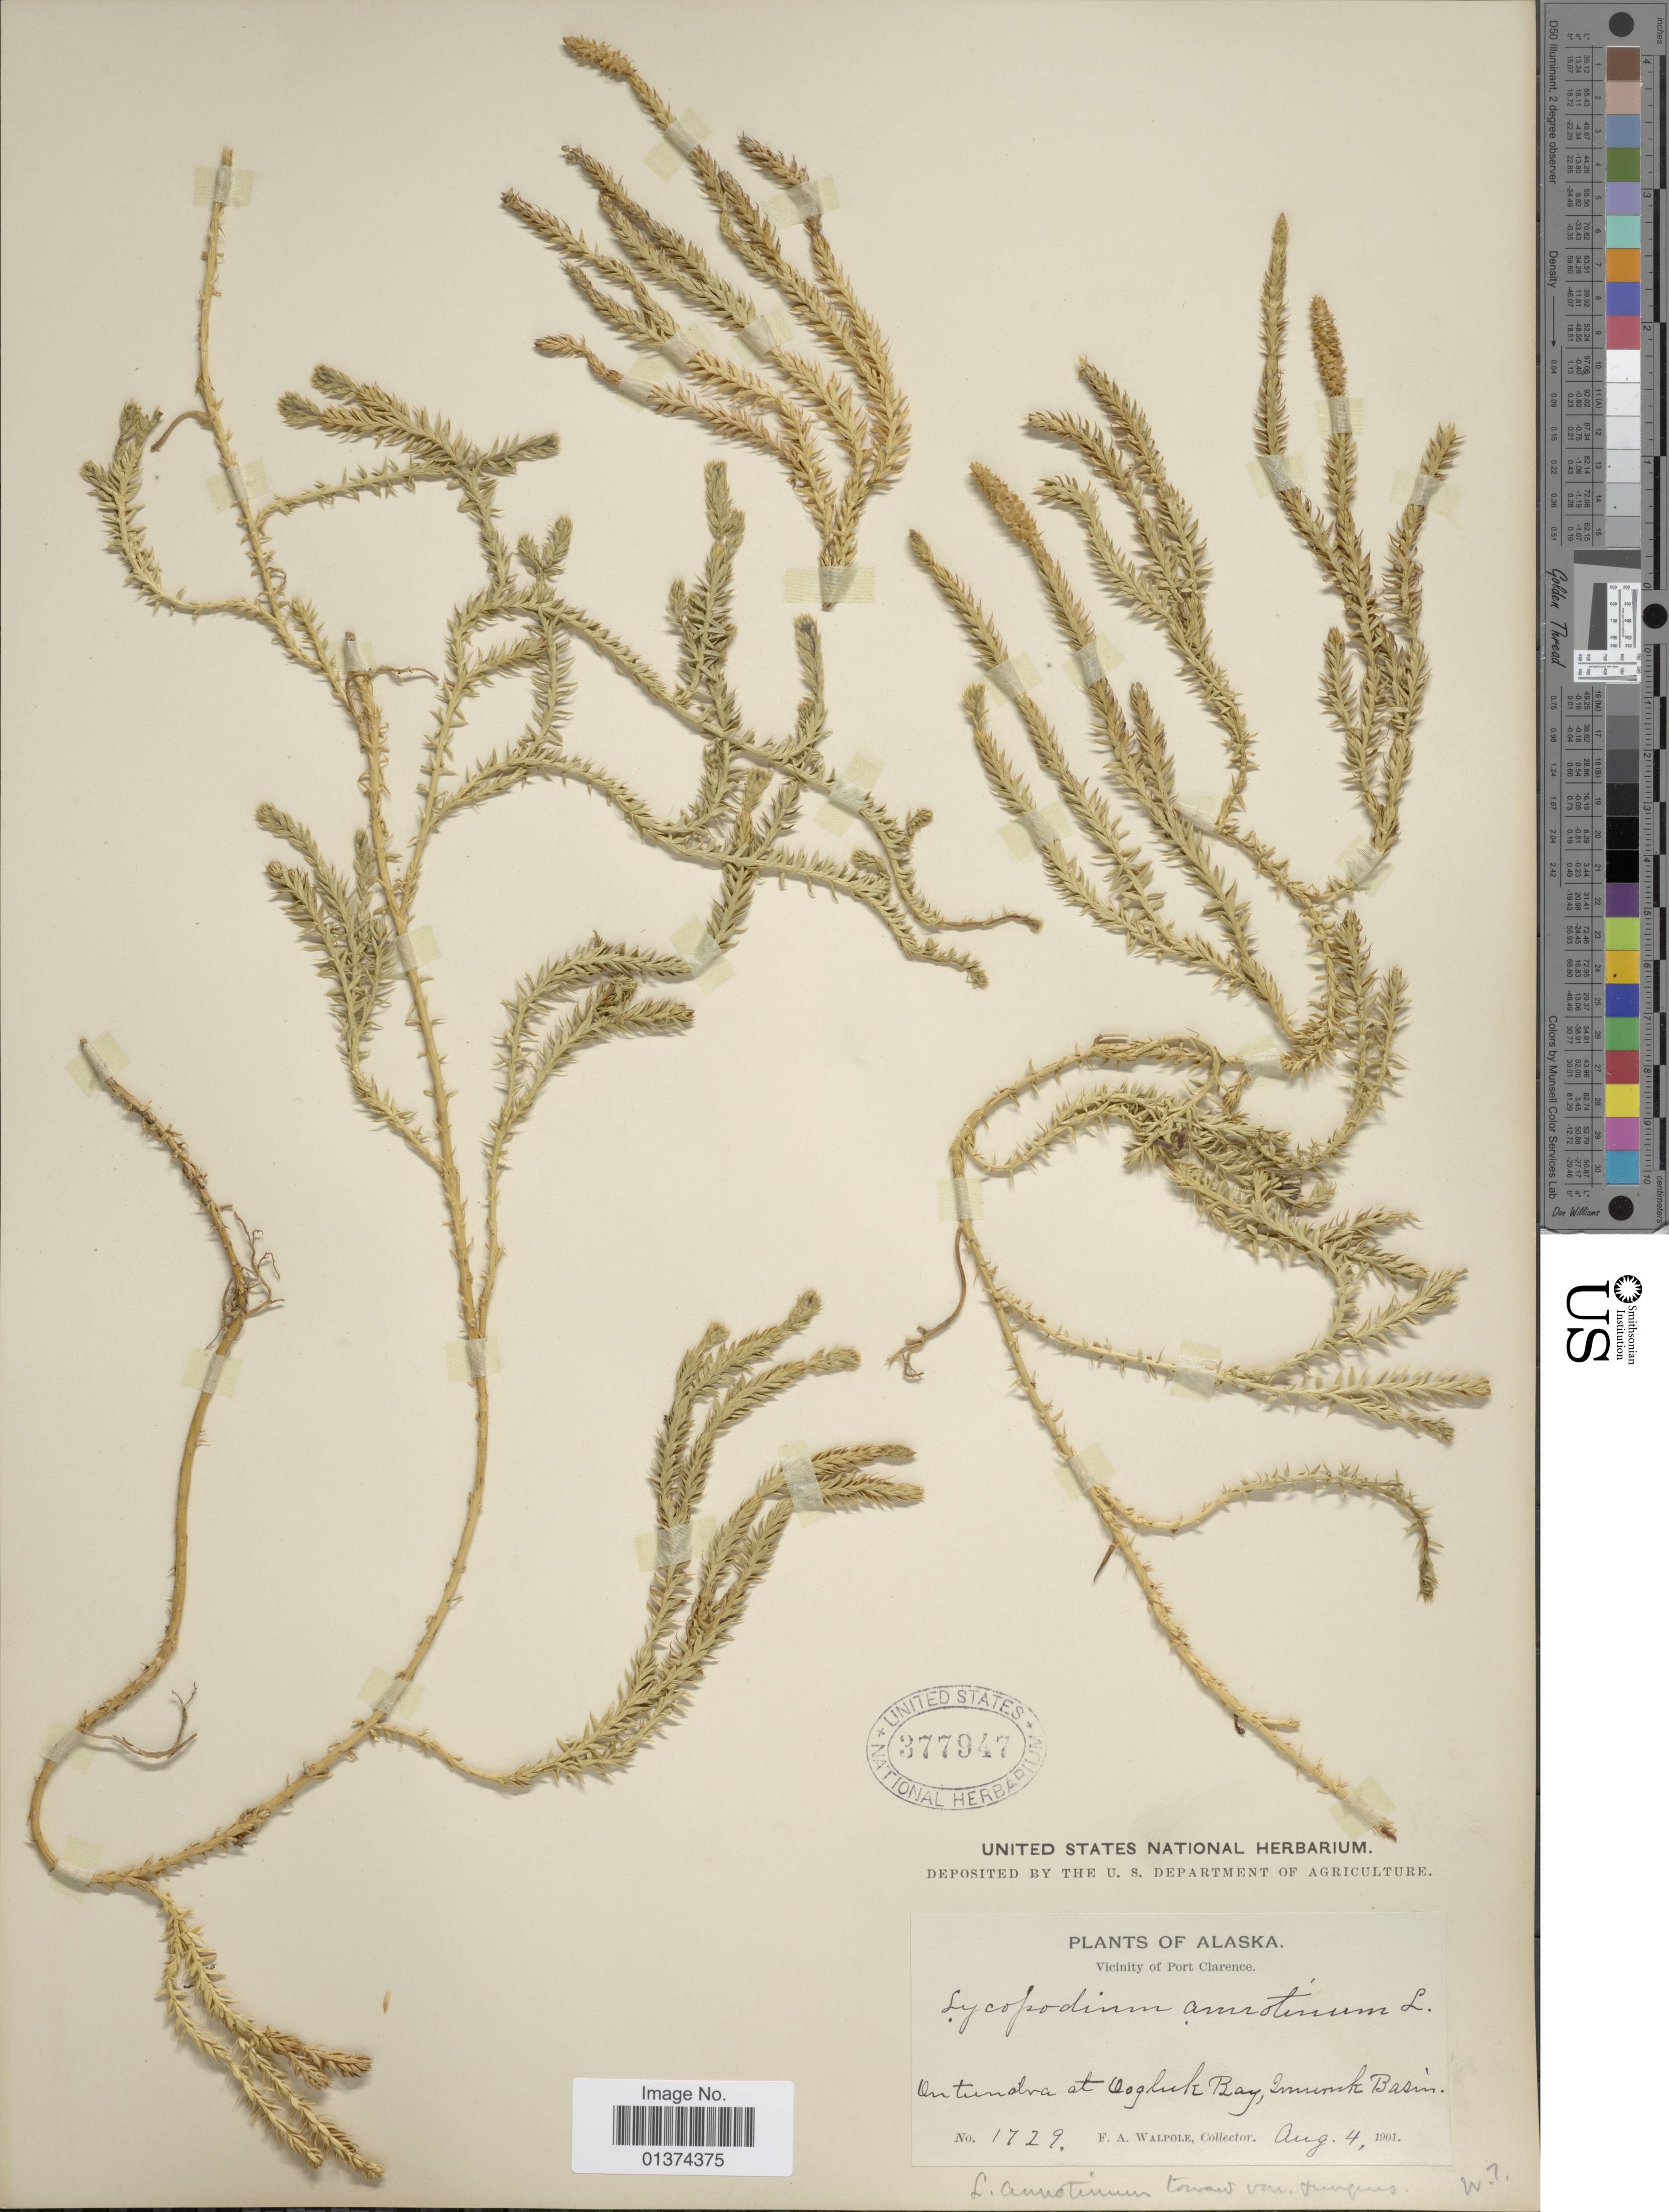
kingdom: Plantae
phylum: Tracheophyta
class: Lycopodiopsida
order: Lycopodiales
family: Lycopodiaceae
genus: Spinulum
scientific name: Spinulum annotinum subsp. annotinum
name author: (L.) A. Haines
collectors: F. Walpole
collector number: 1729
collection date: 1901-08-04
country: United States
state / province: Alaska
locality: Vicinity of Port Clarence. On tundra at Oogluk Bay, Imuruk Basin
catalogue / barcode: US 377947